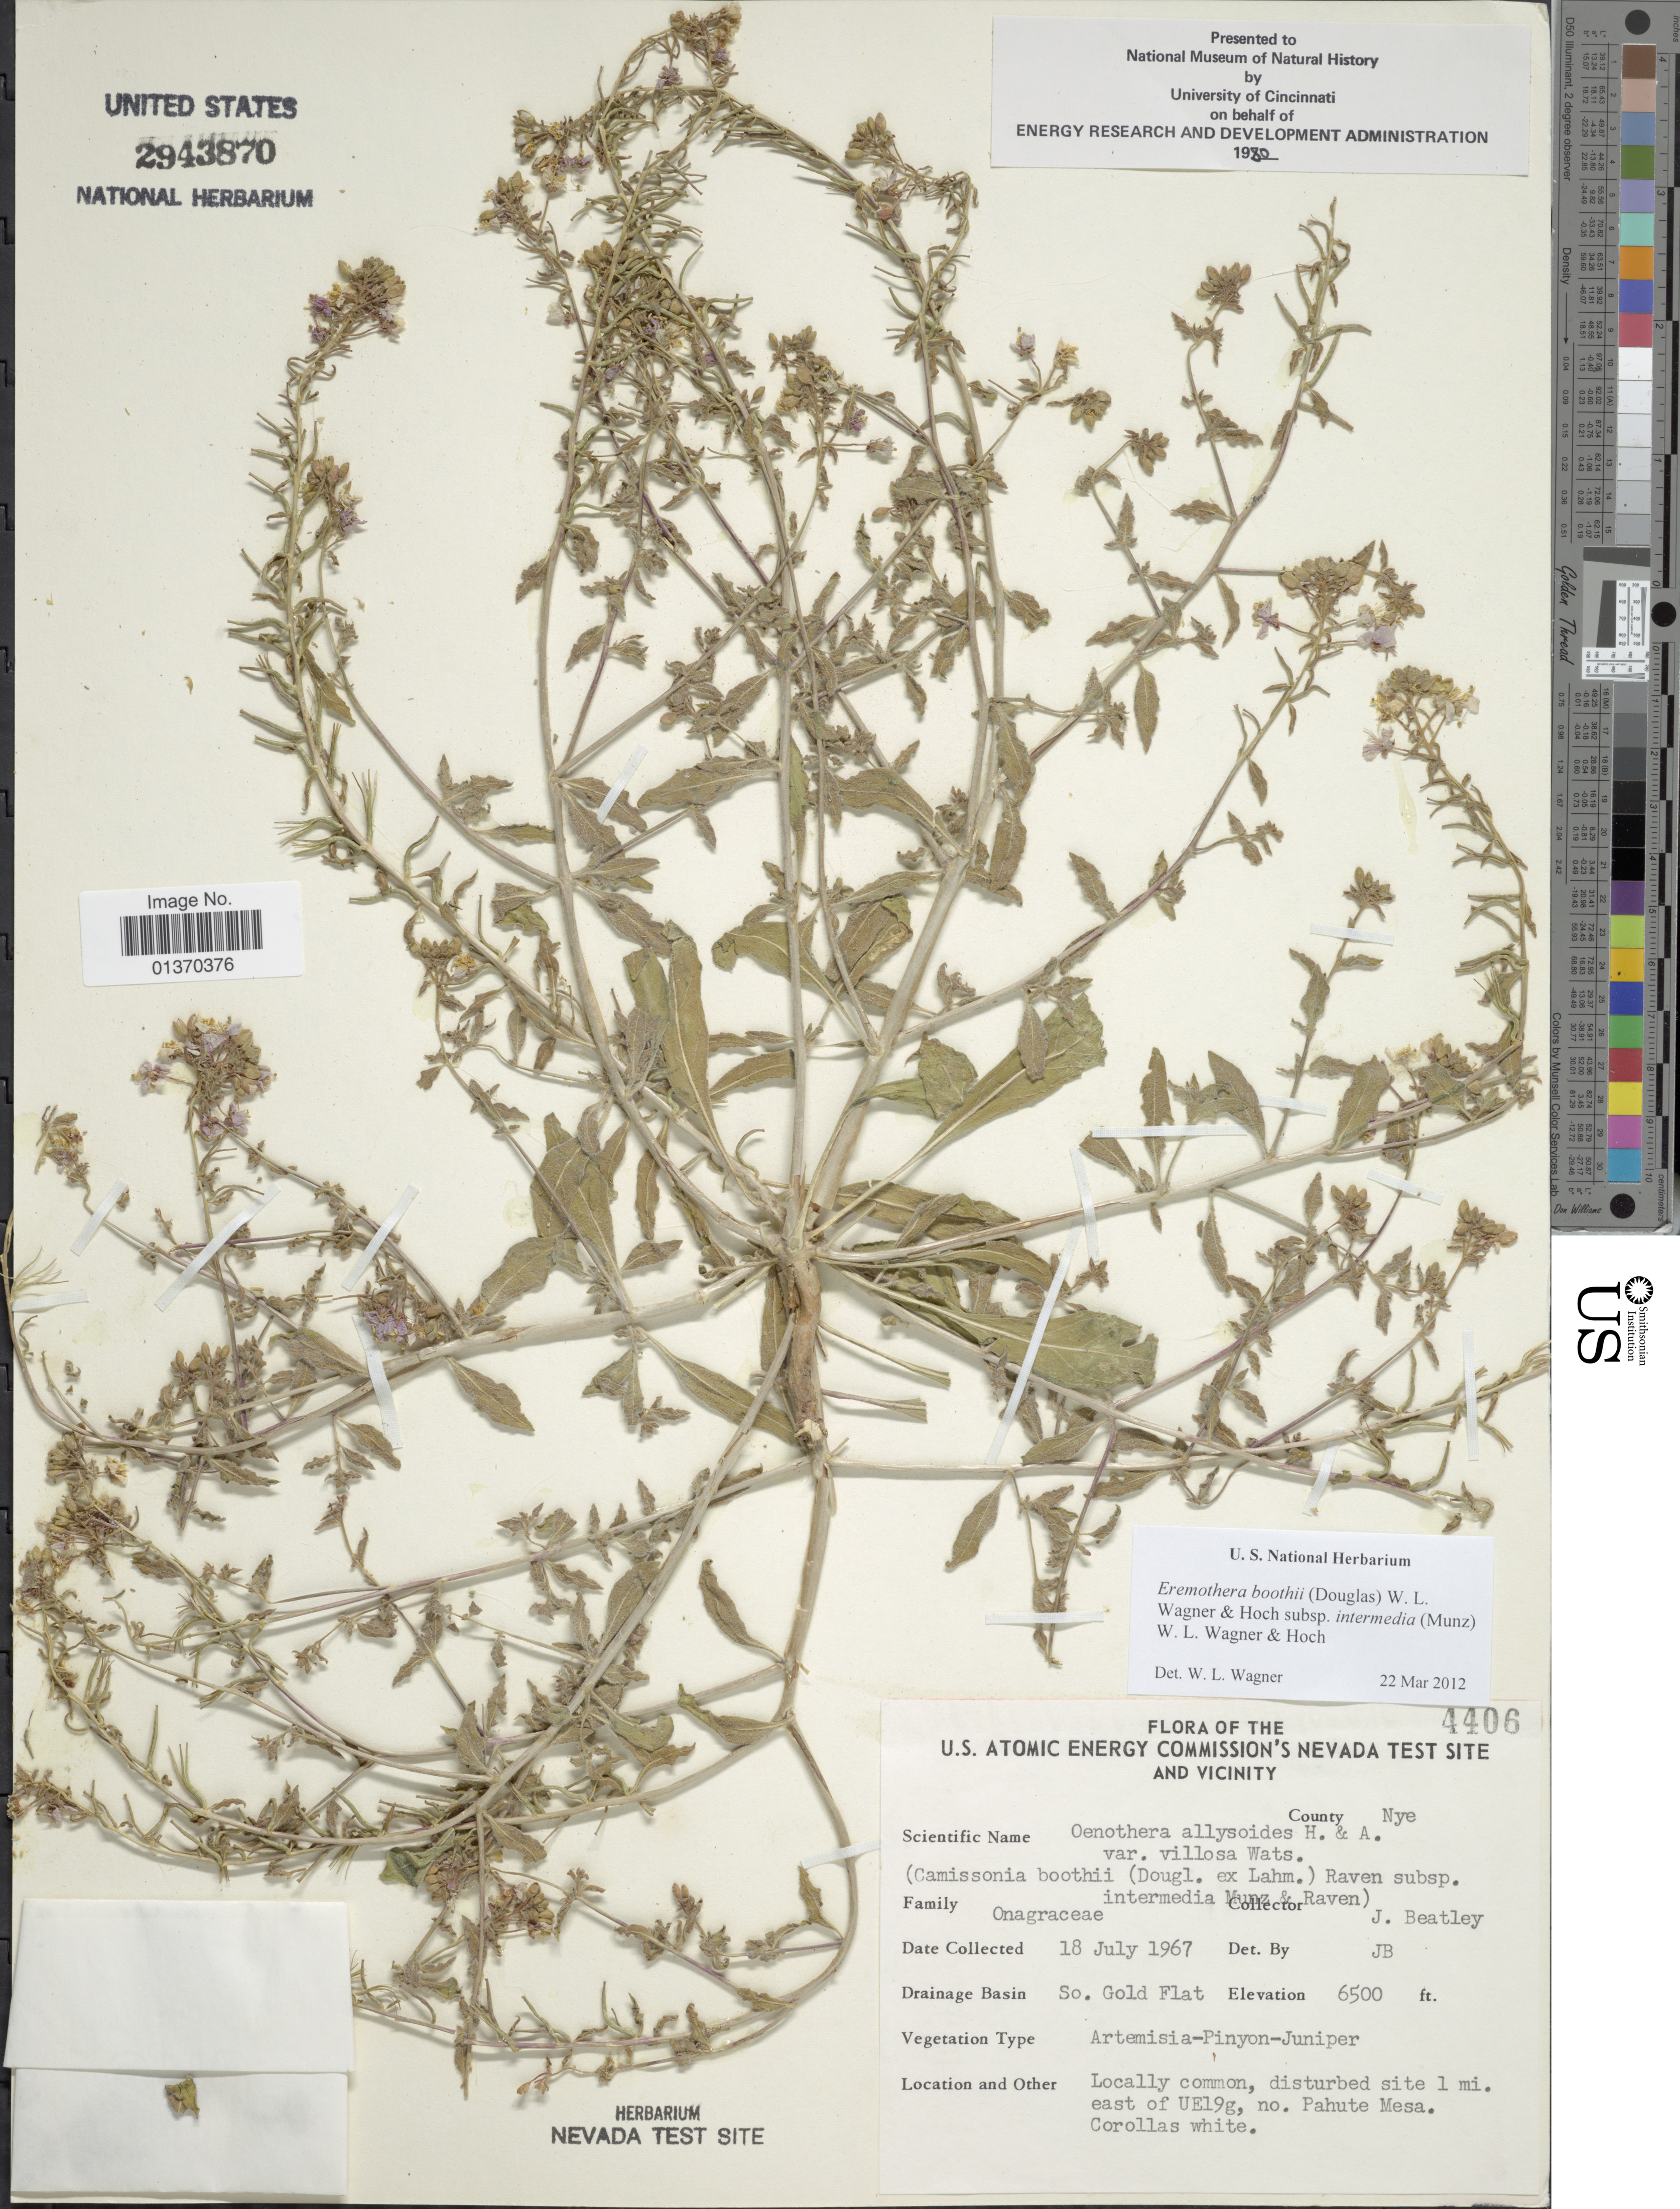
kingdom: Plantae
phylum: Tracheophyta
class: Magnoliopsida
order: Myrtales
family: Onagraceae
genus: Eremothera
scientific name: Eremothera boothii subsp. intermedia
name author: (Munz) W.L. Wagner & Hoch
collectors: J. C. Beatley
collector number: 4406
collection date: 1967-07-18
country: United States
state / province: Nevada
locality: U. S. Atomic Energy Commission's Nevada Test Site and Vicinity, So. Gold Flat, disturbed site 1 mi. east of UE19g, no. Pahute Mesa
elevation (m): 1981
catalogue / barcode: US 2943870